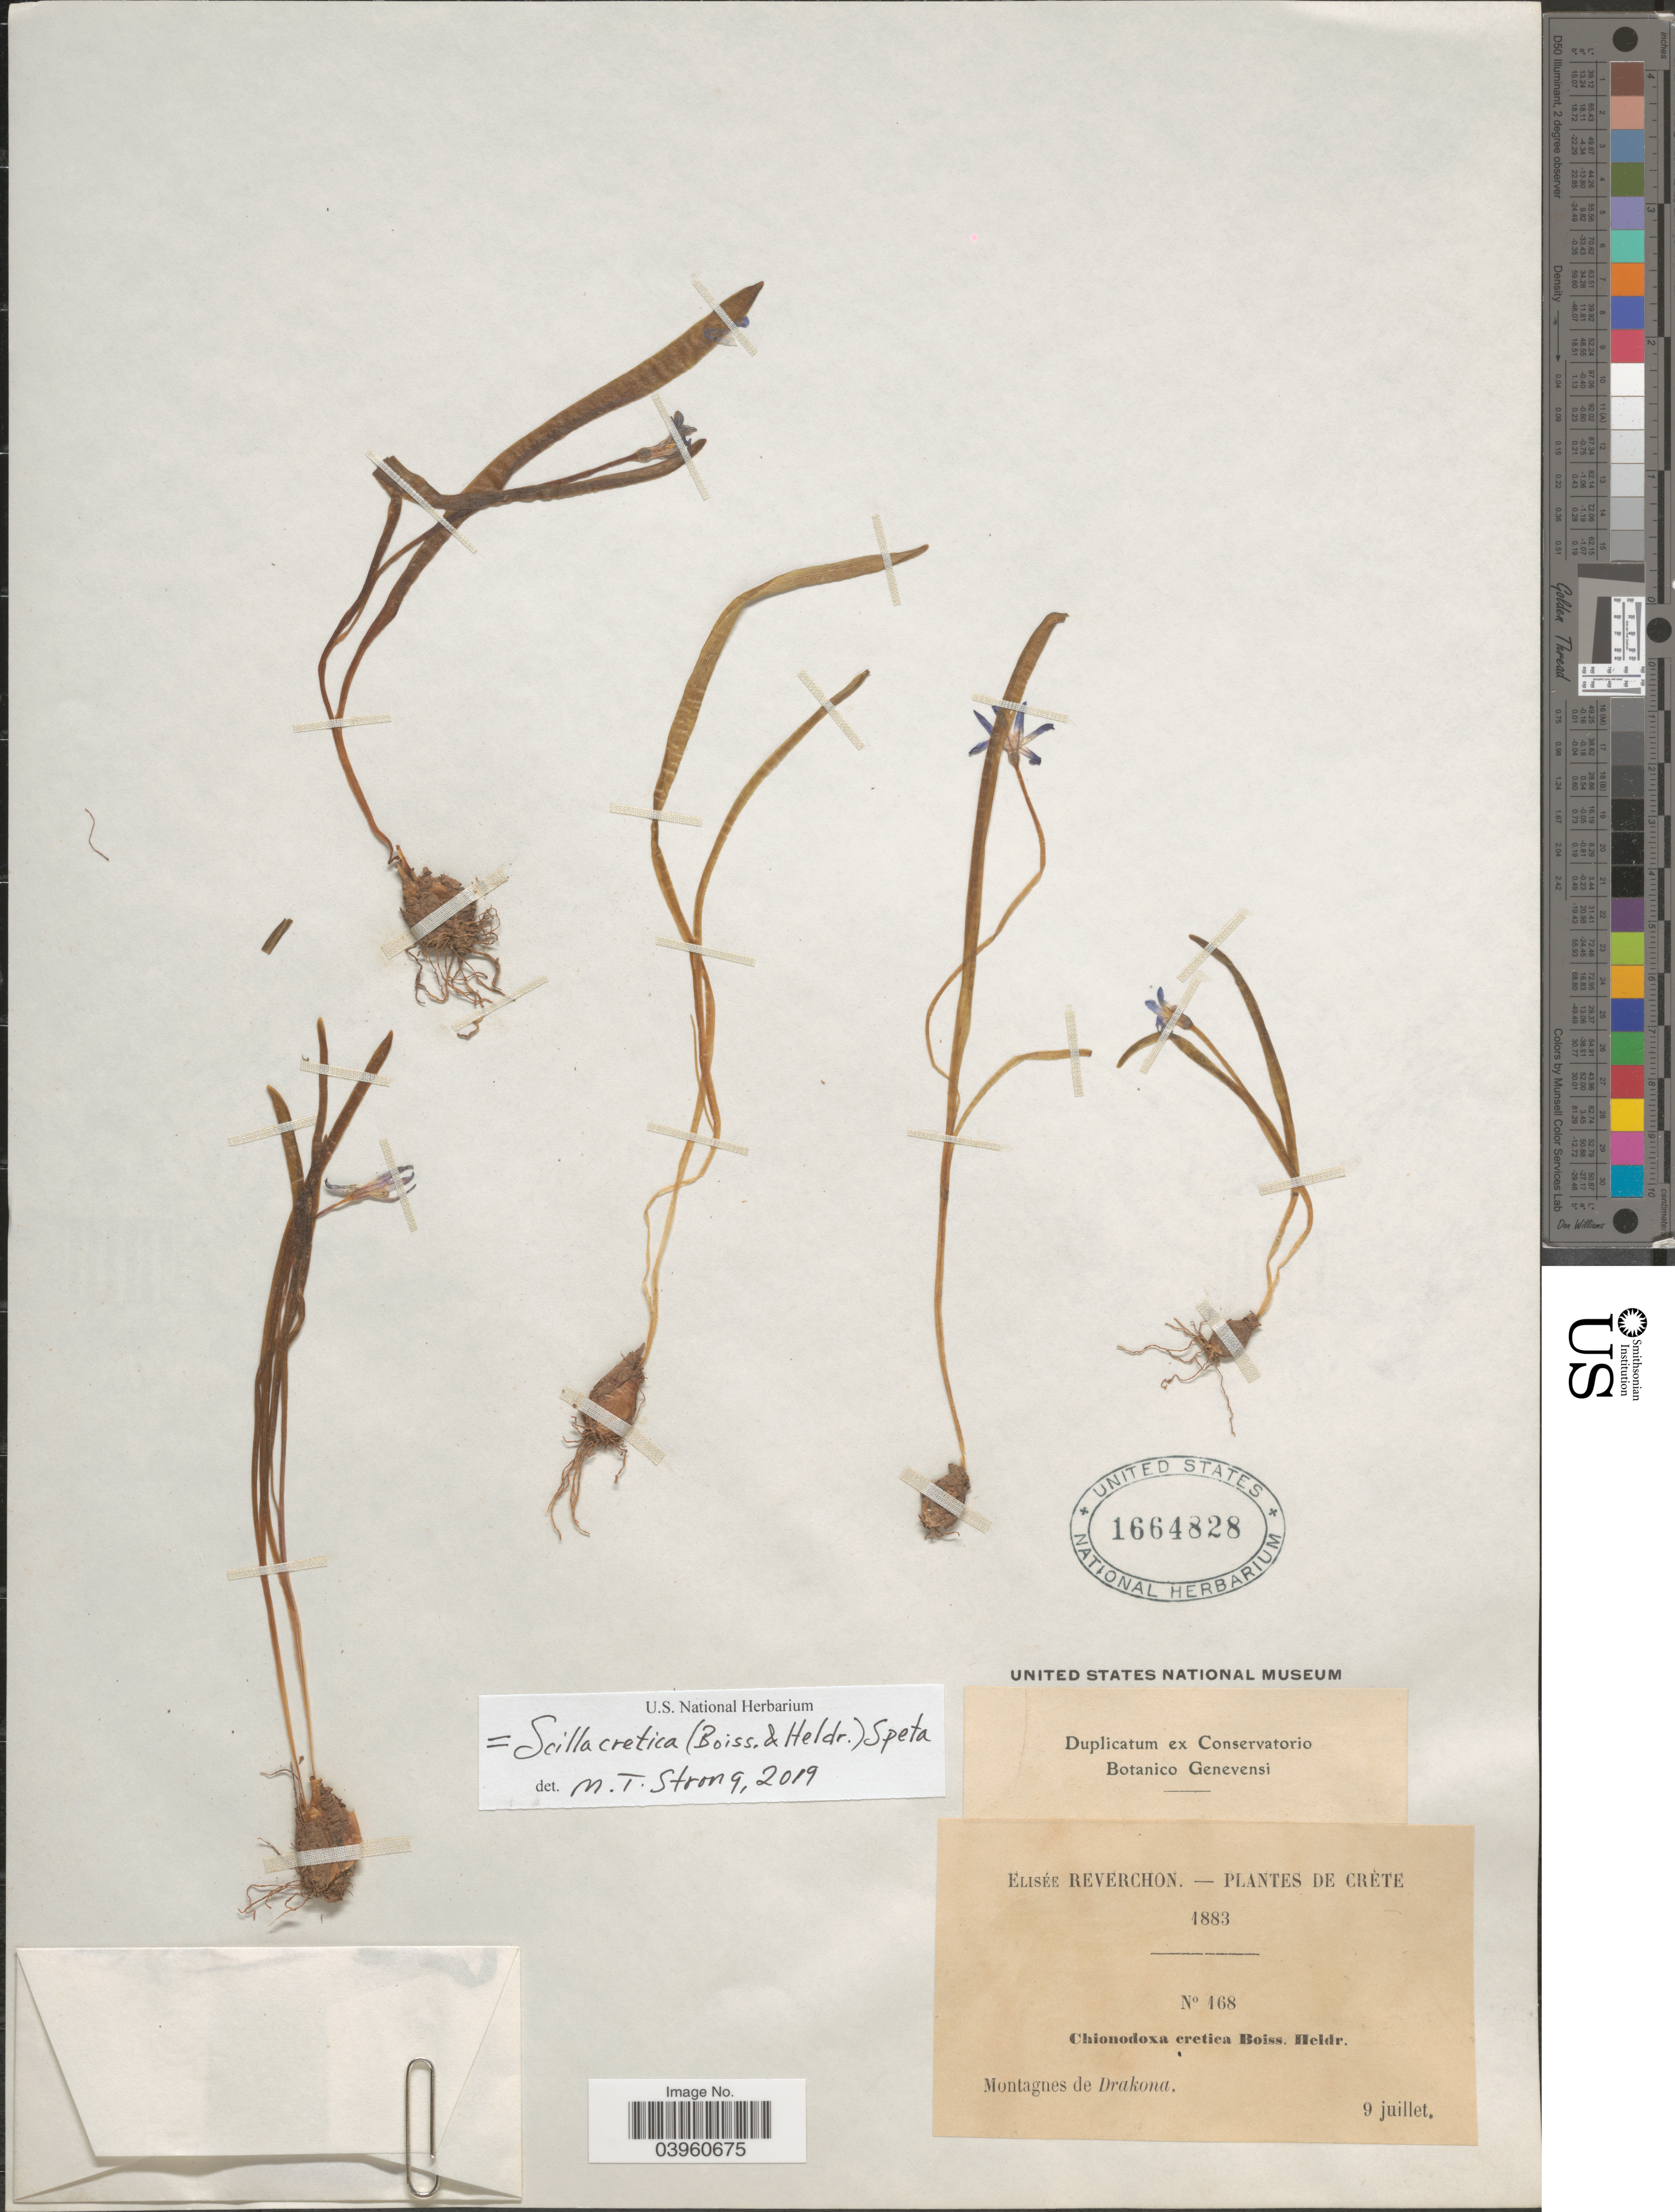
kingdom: Plantae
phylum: Tracheophyta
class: Liliopsida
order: Asparagales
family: Asparagaceae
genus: Scilla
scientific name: Scilla cretica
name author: (Boiss. & Heldr.) Speta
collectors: E. Reverchon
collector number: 168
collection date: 1883-07-09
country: Greece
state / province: Crete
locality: Montagnes de Drakona.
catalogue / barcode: US 1664828